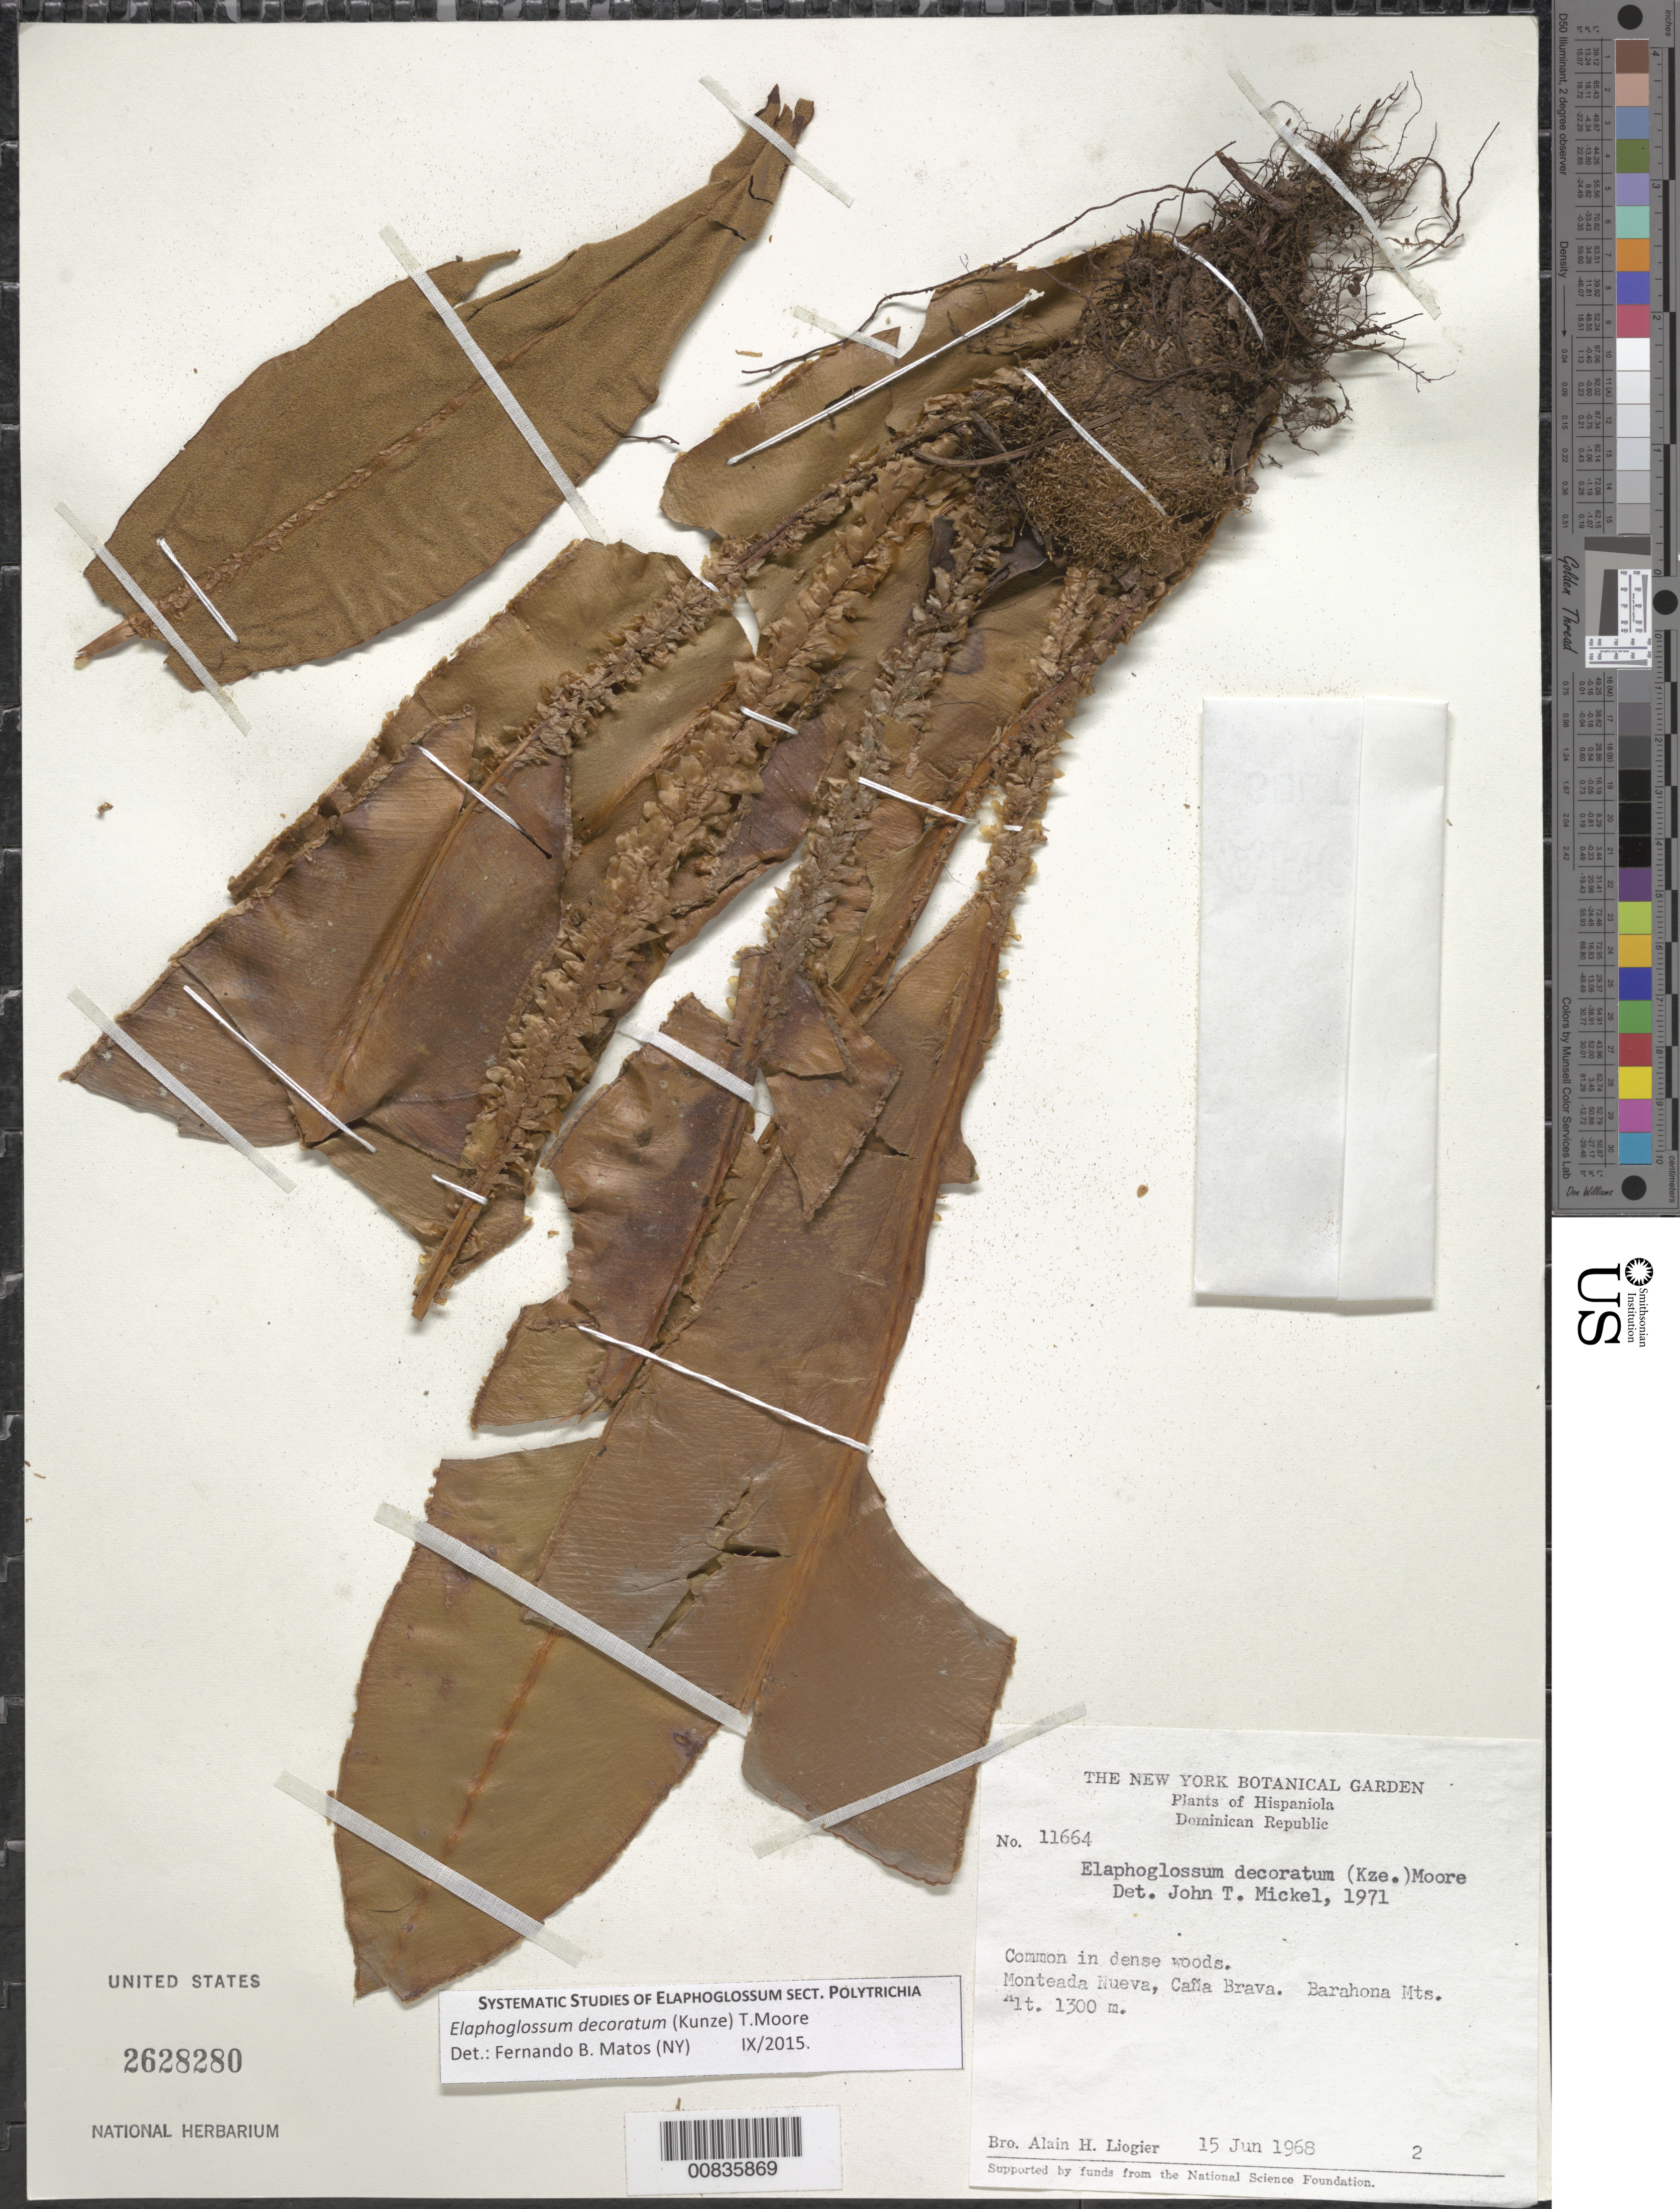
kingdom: Plantae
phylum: Tracheophyta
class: Polypodiopsida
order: Polypodiales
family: Dryopteridaceae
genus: Elaphoglossum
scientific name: Elaphoglossum decoratum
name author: (Kunze) T. Moore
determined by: Mickel, J. T., (NY), New York Botanical Garden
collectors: A. H. Liogier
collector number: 11664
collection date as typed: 15 Jun 1968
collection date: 1968-06-15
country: Dominican Republic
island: Hispaniola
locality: Monteada Nueva, Caña Brava, Barahona Mts.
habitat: Dense woods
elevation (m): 1300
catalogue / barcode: US 2628280